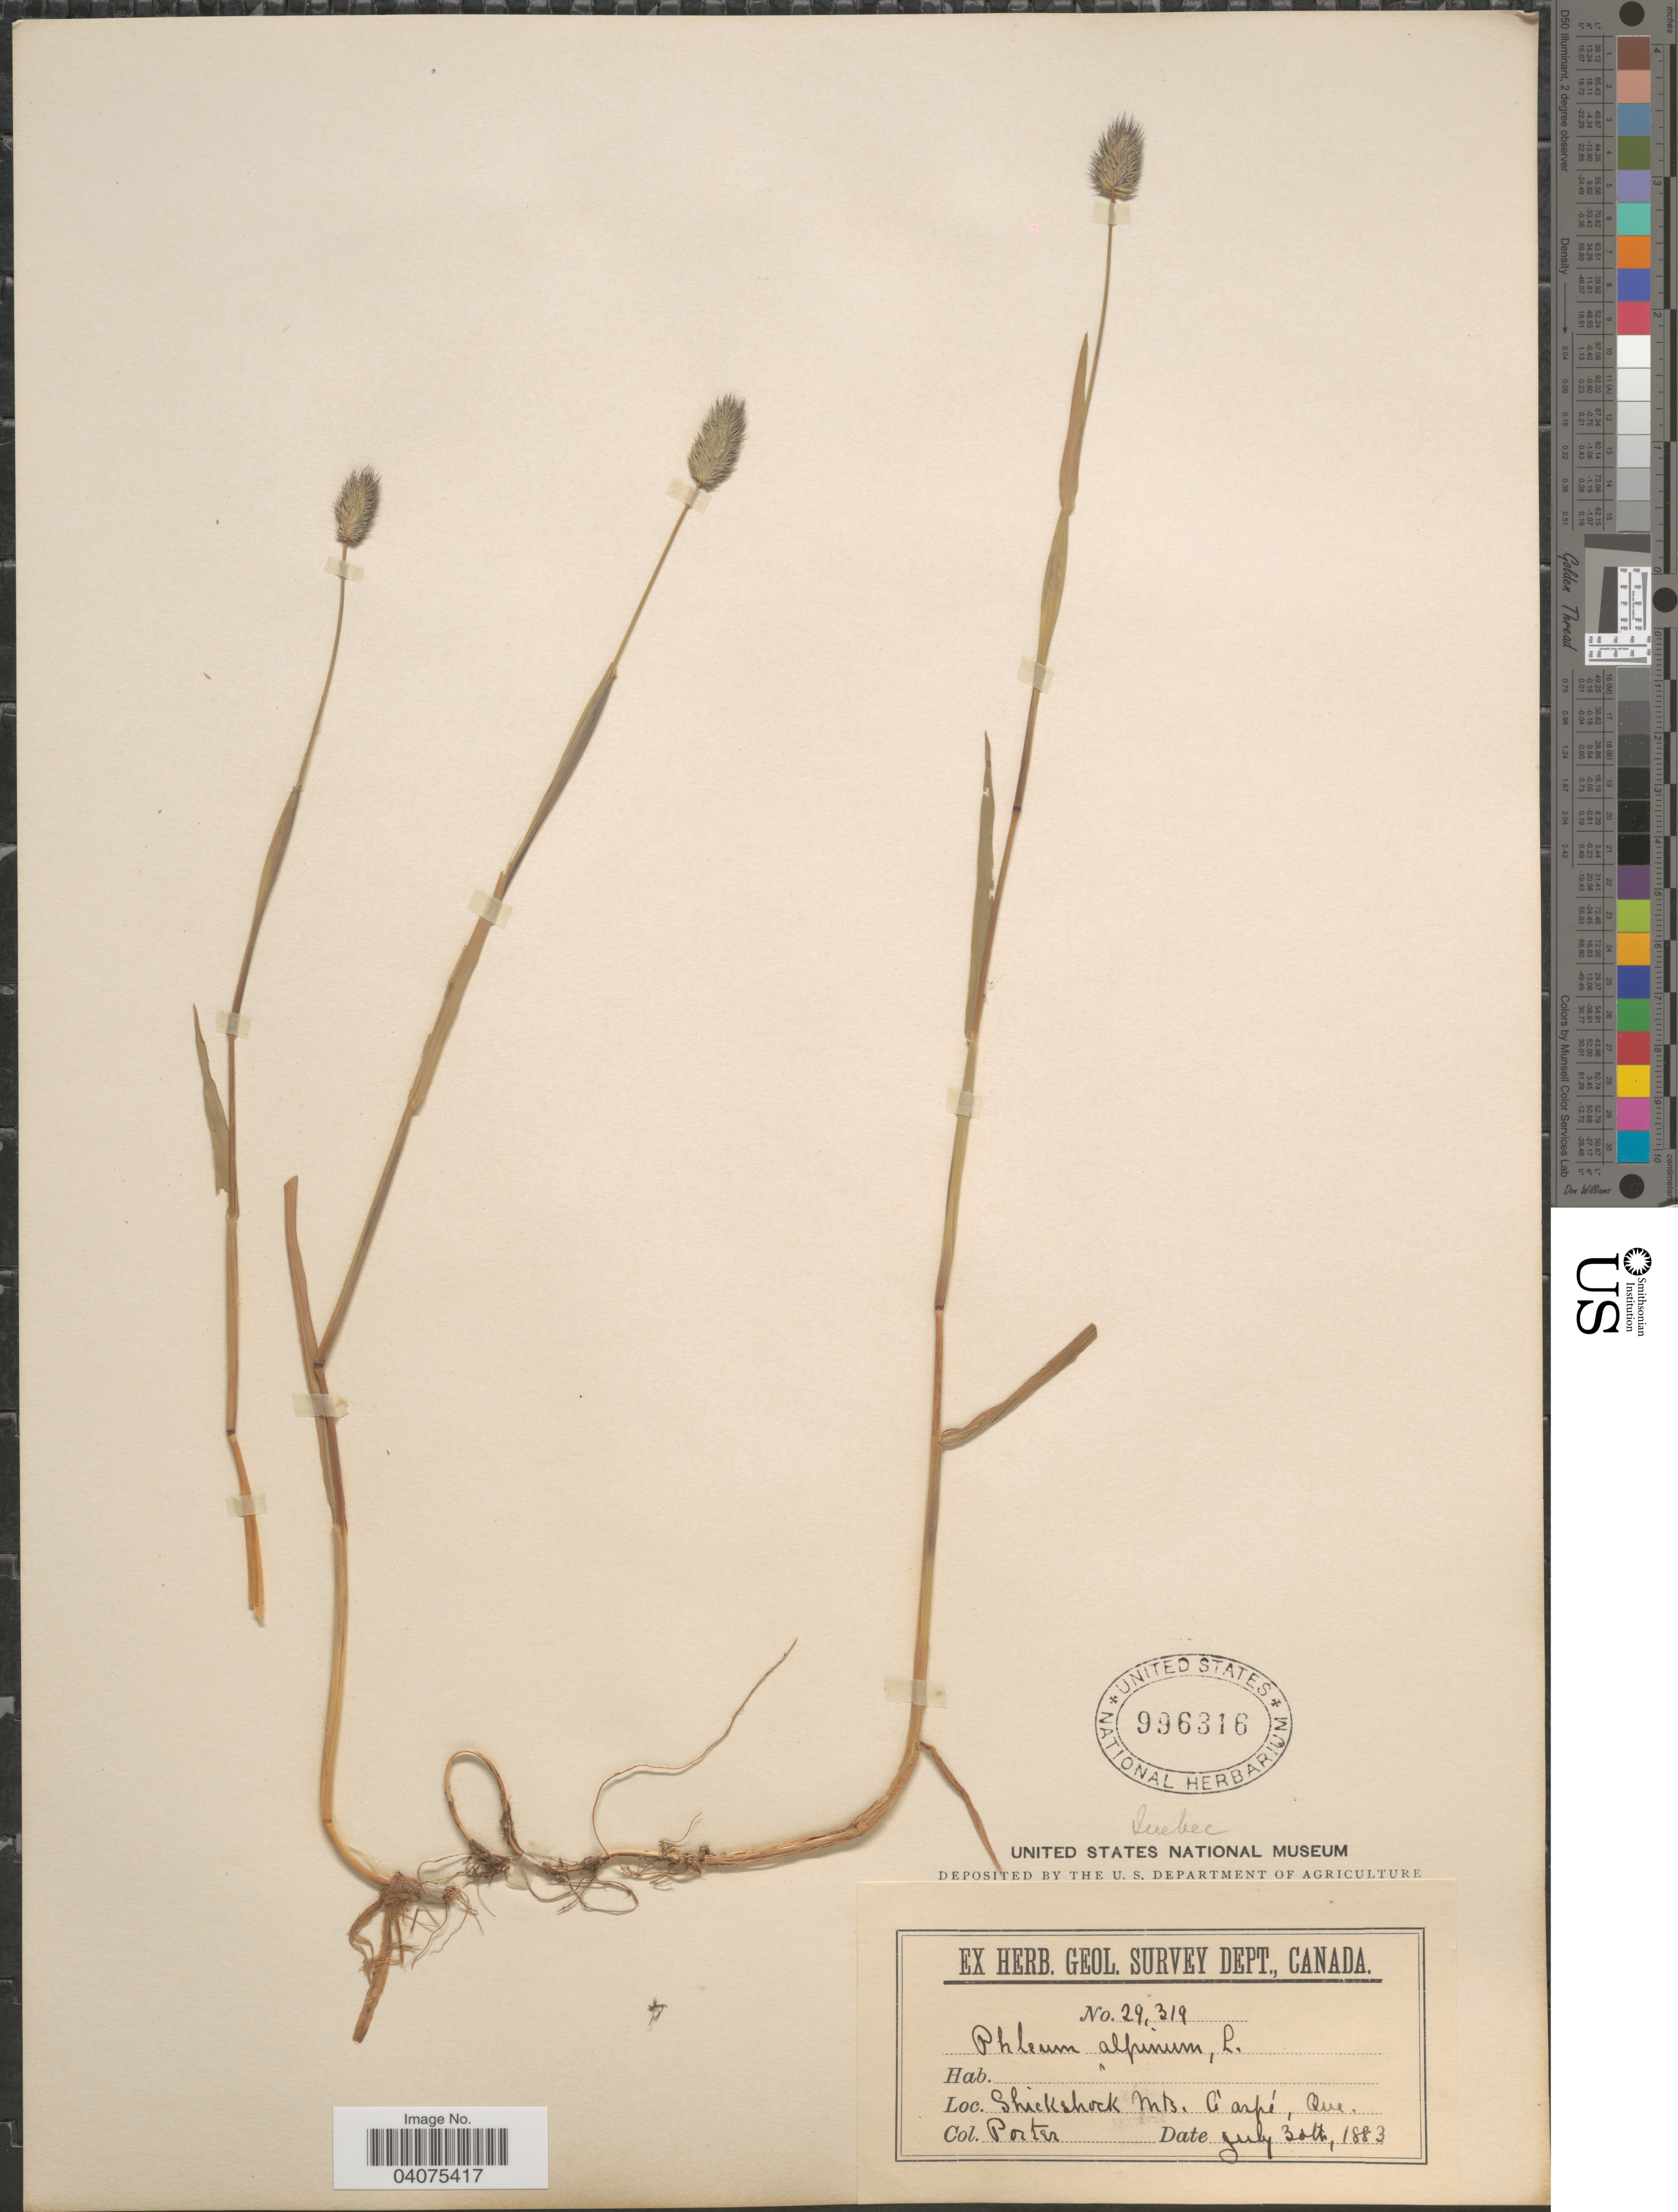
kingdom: Plantae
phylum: Tracheophyta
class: Liliopsida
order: Poales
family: Poaceae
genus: Phleum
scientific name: Phleum alpinum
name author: L.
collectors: -- Porter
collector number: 29319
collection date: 1883-07-30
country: Canada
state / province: Quebec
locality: Ex Herb. Geol. Survey Dept., Canada. Shickshock Mts. Gaspé.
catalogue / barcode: US 996316